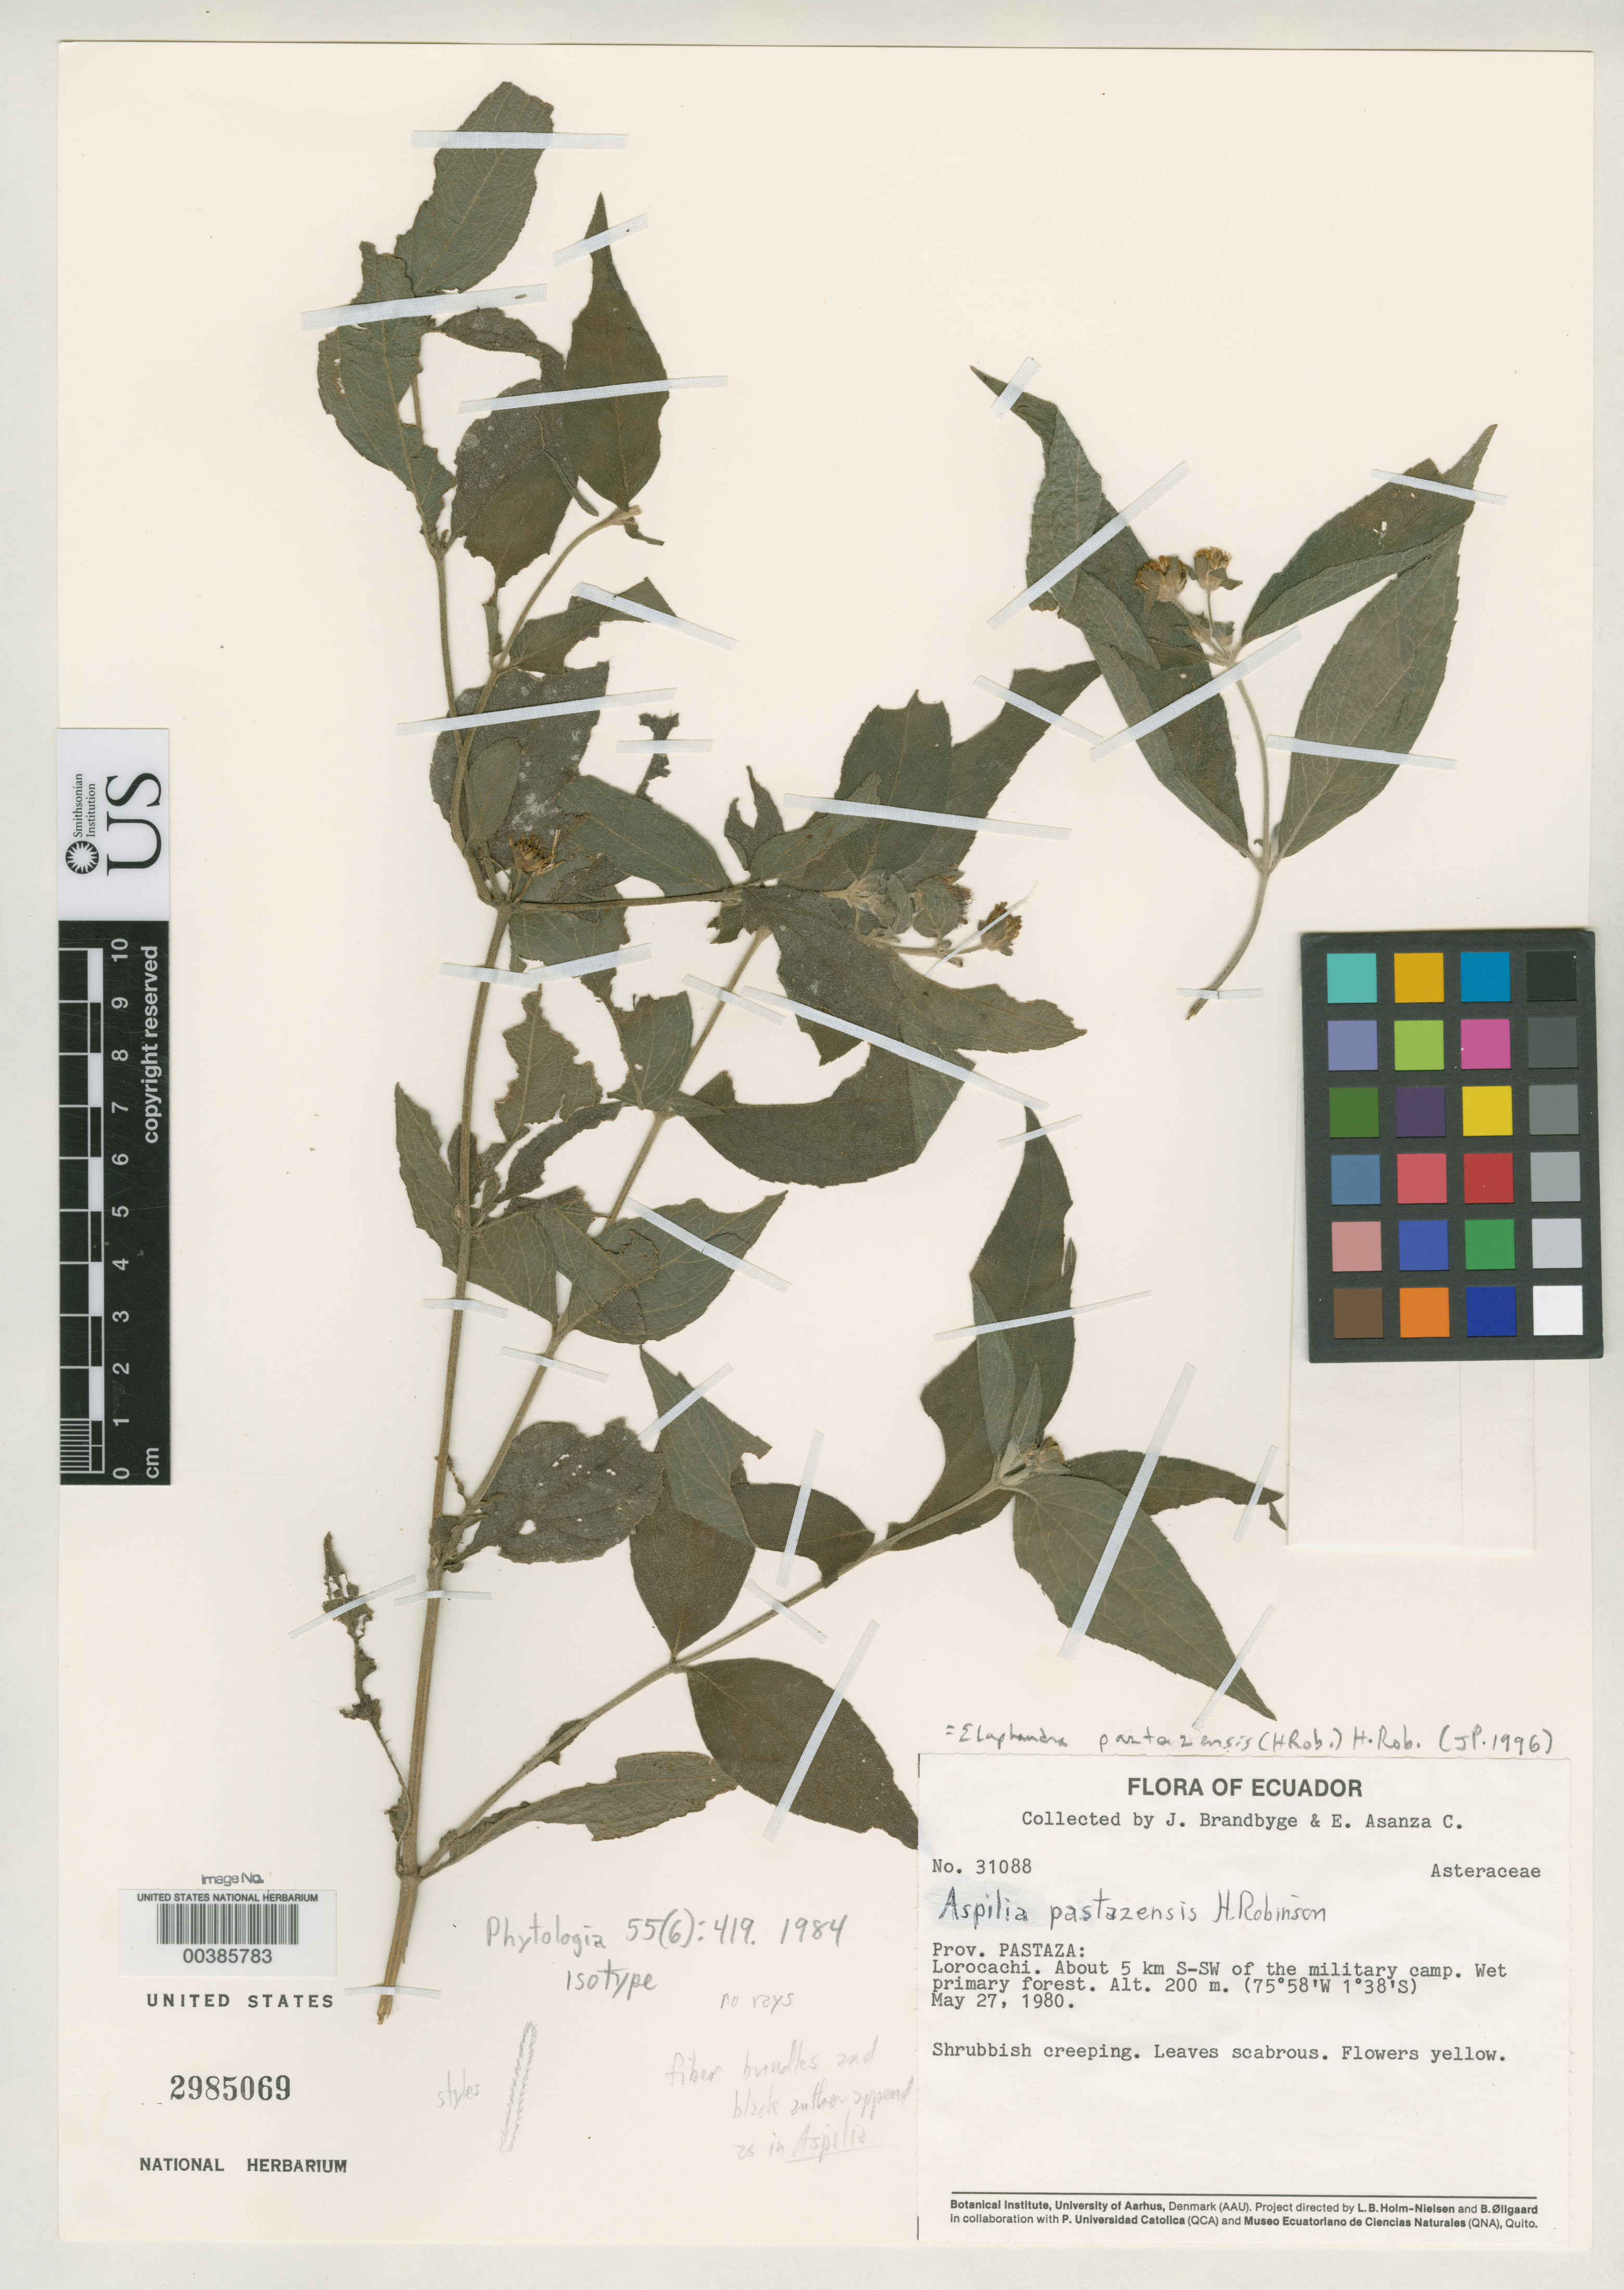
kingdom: Plantae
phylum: Tracheophyta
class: Magnoliopsida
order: Asterales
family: Asteraceae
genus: Aspilia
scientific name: Aspilia pastazensis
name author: H. Rob.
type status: Isotype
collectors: J. Brandbyge & E. Asanza C.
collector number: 31088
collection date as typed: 27 May 1980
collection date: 1980-05-27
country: Ecuador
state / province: Pastaza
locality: Lorocachi, 5 km S-SW of the military camp.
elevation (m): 200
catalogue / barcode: US 2985069